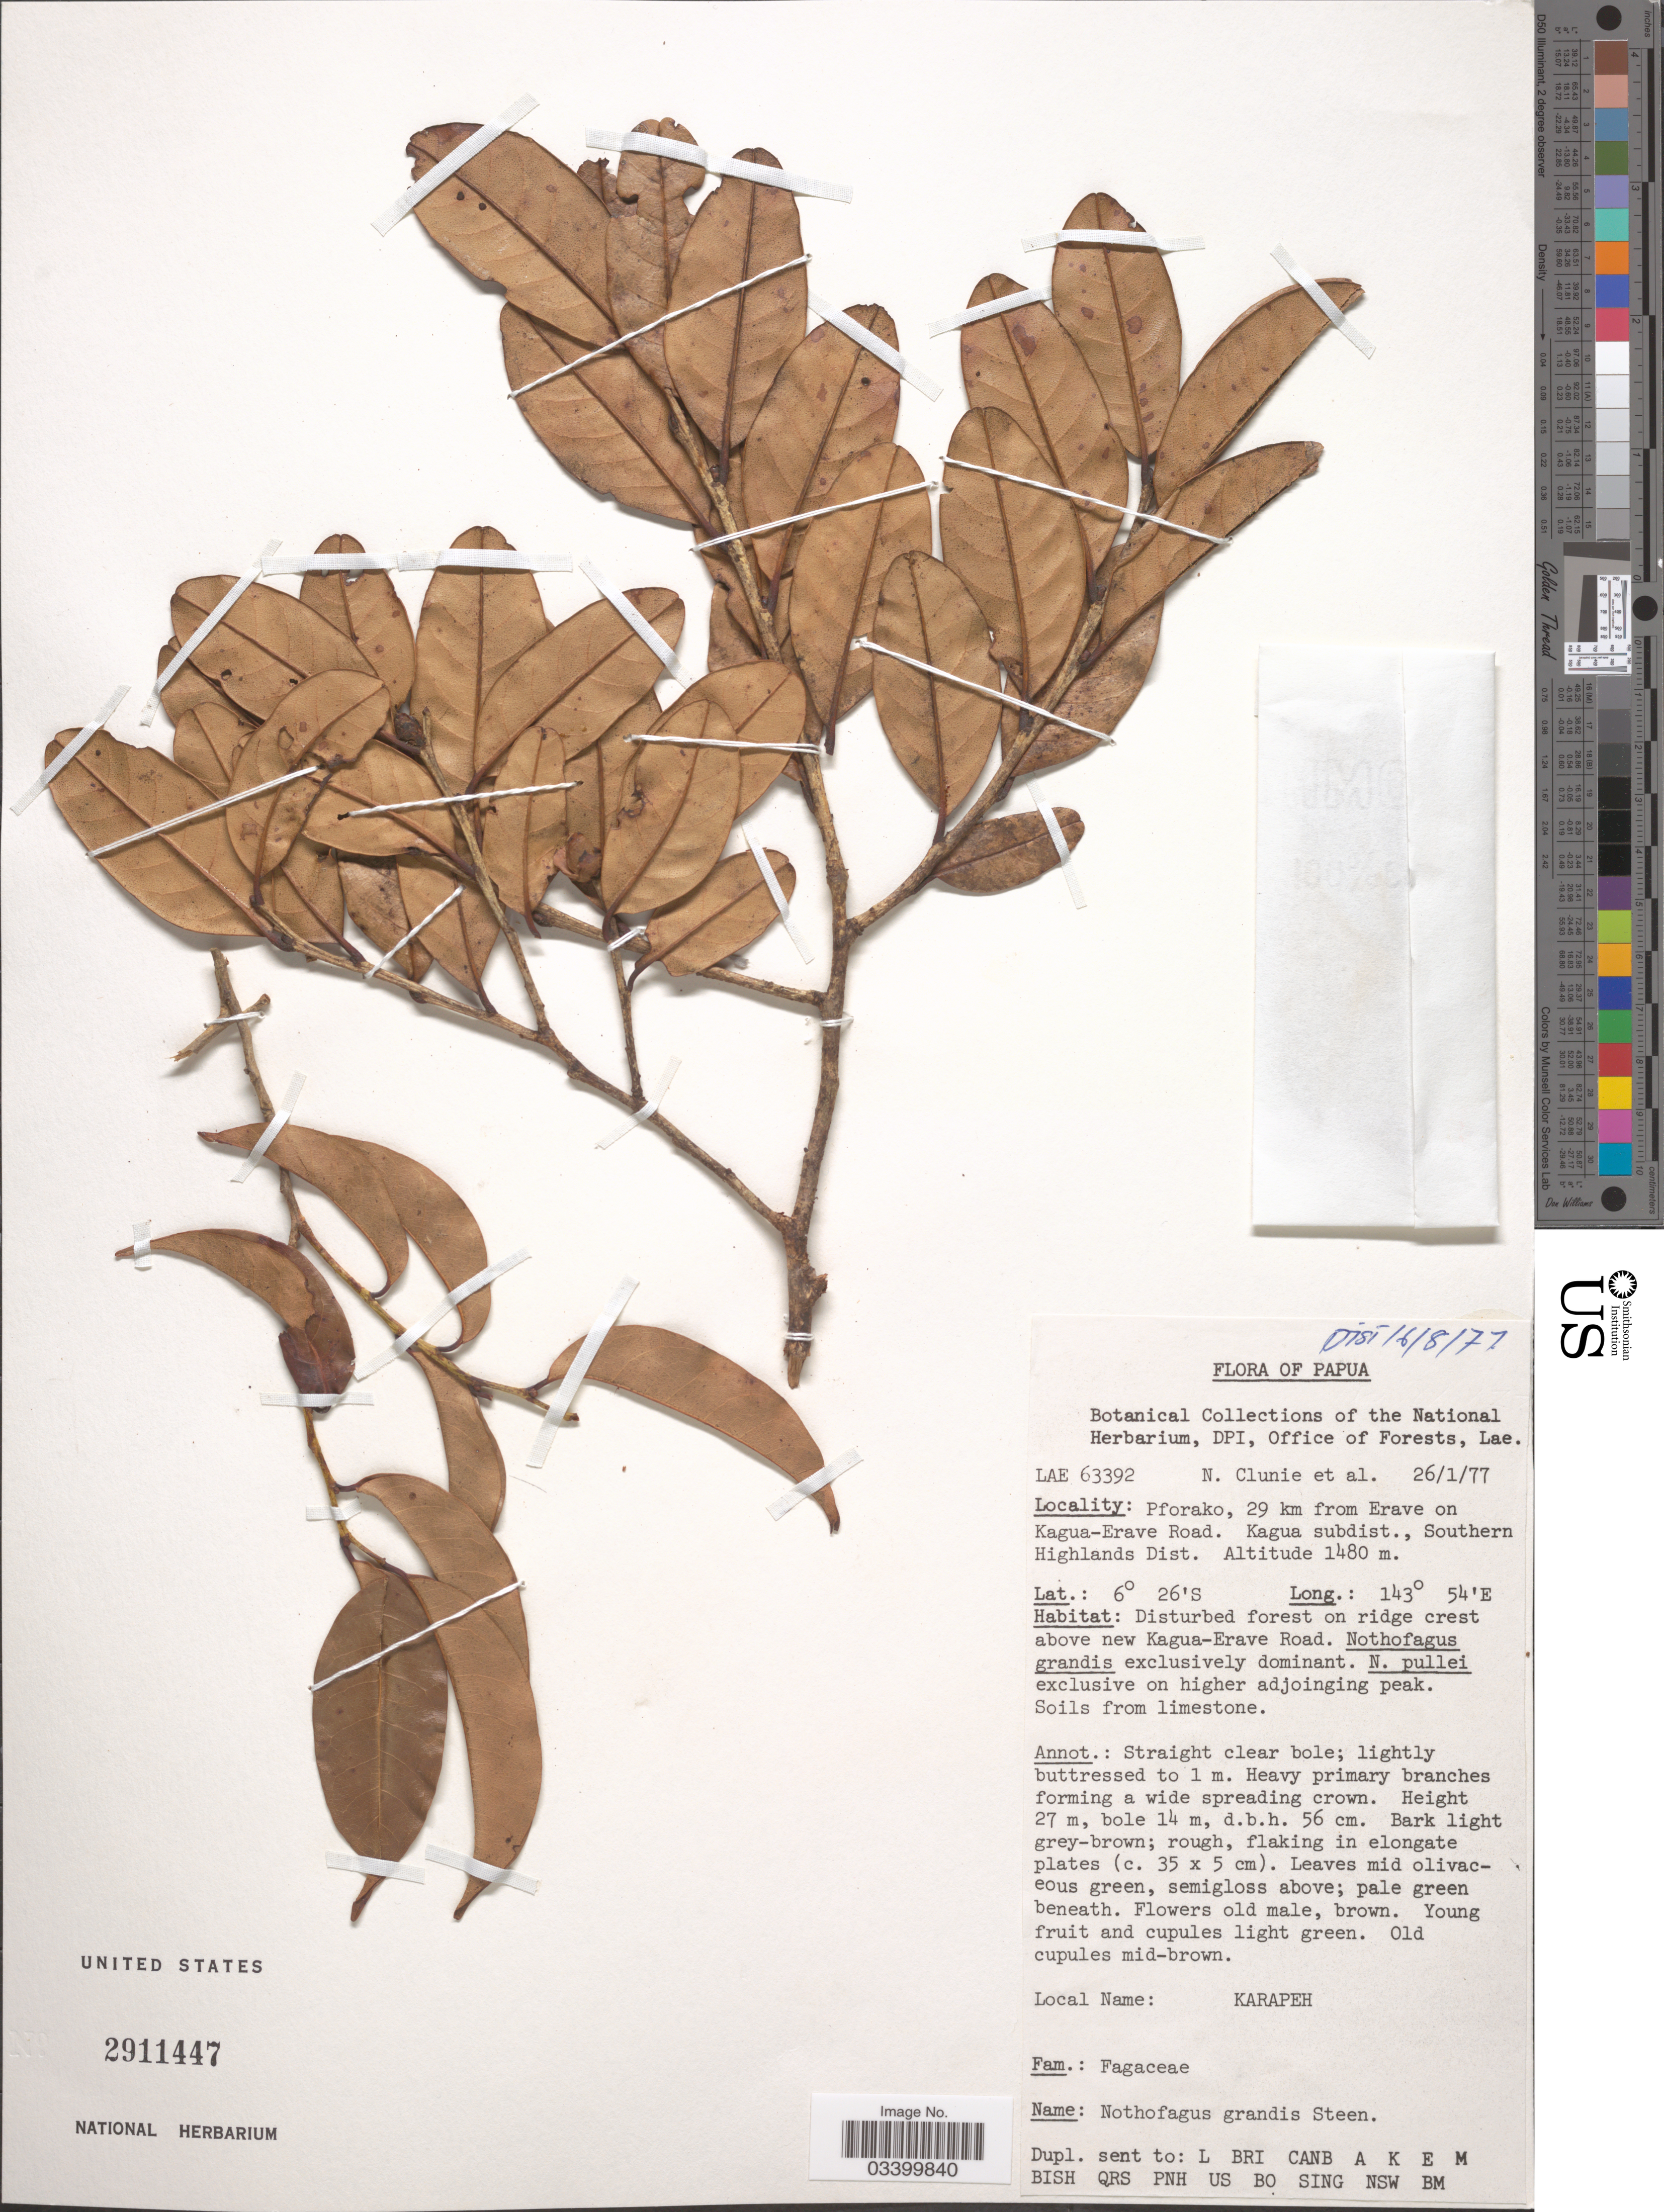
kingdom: Plantae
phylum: Tracheophyta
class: Magnoliopsida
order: Fagales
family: Nothofagaceae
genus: Nothofagus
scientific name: Nothofagus grandis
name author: Steenis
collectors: N.M.U. Clunie & et al.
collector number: LAE 63392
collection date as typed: Transcribed d/m/y: 26/1/77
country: Papua New Guinea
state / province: Southern Highlands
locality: Papua. Pforako, 29 km from Erave on Kagua-Erave Road. Kagua subdist., Southern Highlands Dist. Disturbed forest on ridge crest above new Kagua-Erave Road.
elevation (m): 1480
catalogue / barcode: US 2911447